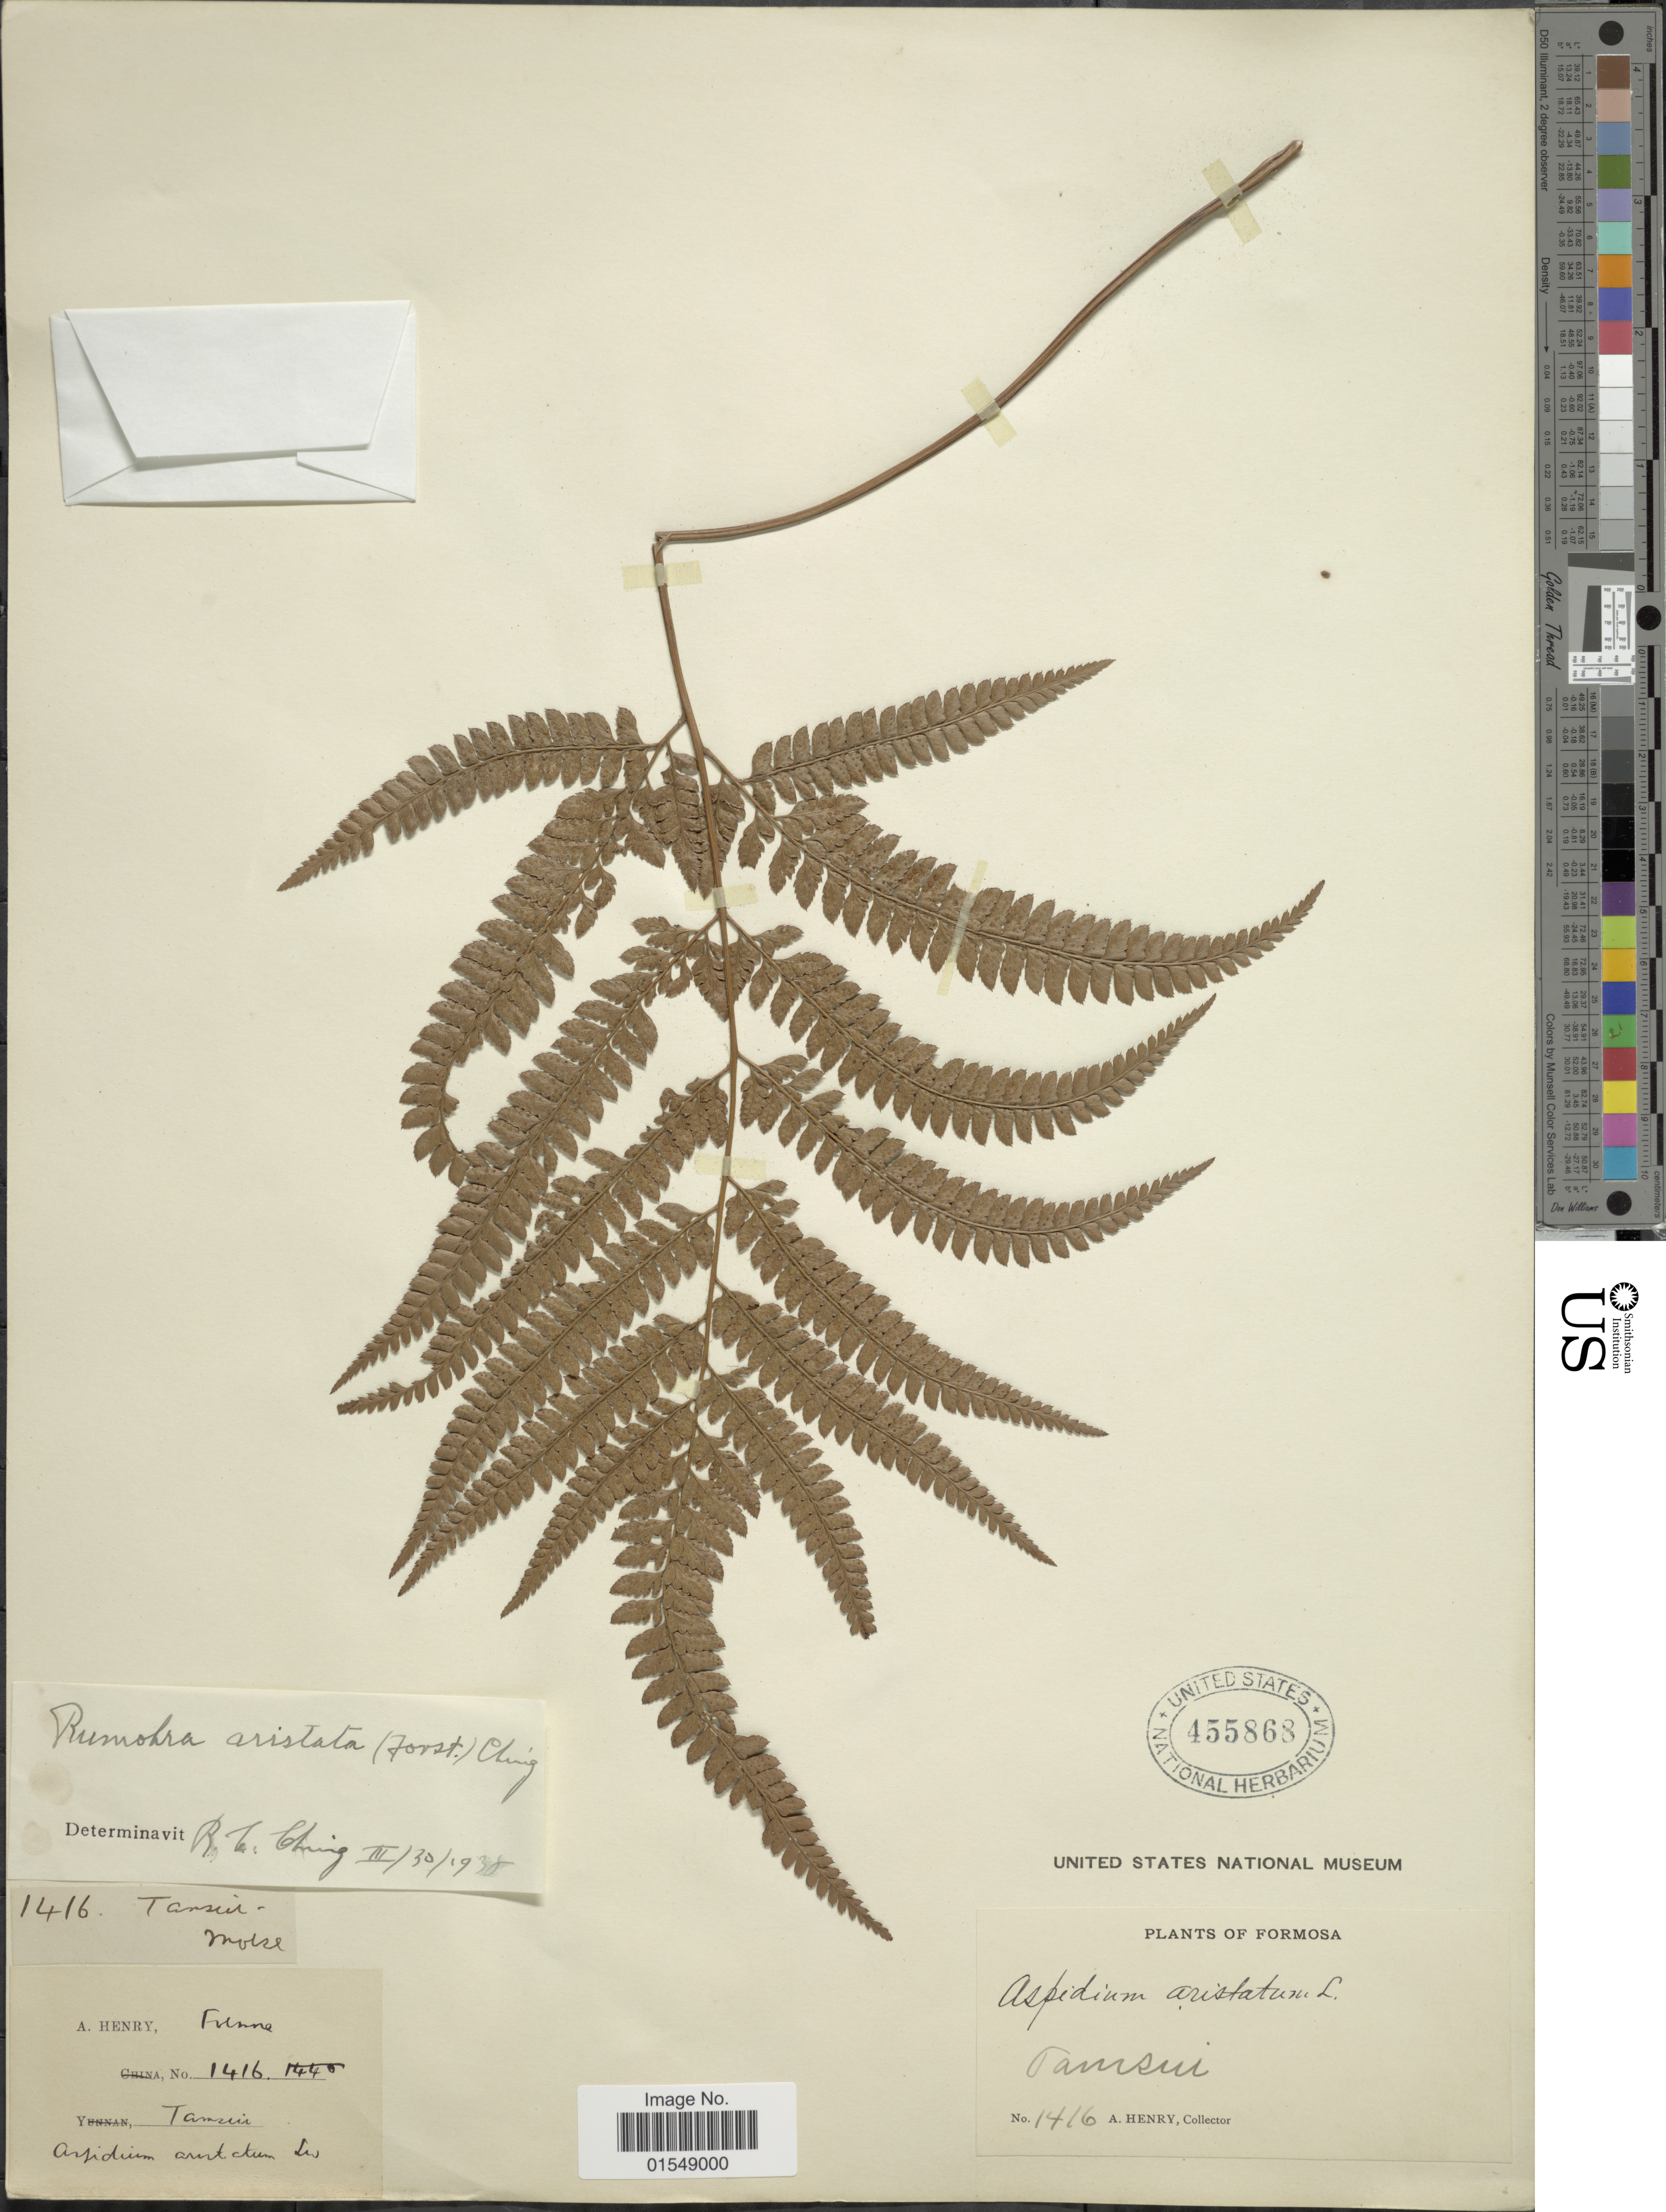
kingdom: Plantae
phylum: Tracheophyta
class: Polypodiopsida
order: Polypodiales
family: Dryopteridaceae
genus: Arachniodes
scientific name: Arachniodes aristata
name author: (G. Forst.) Tindale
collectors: A. Henry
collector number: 1416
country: Taiwan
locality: Formosa,Tamzui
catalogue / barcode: US 455868